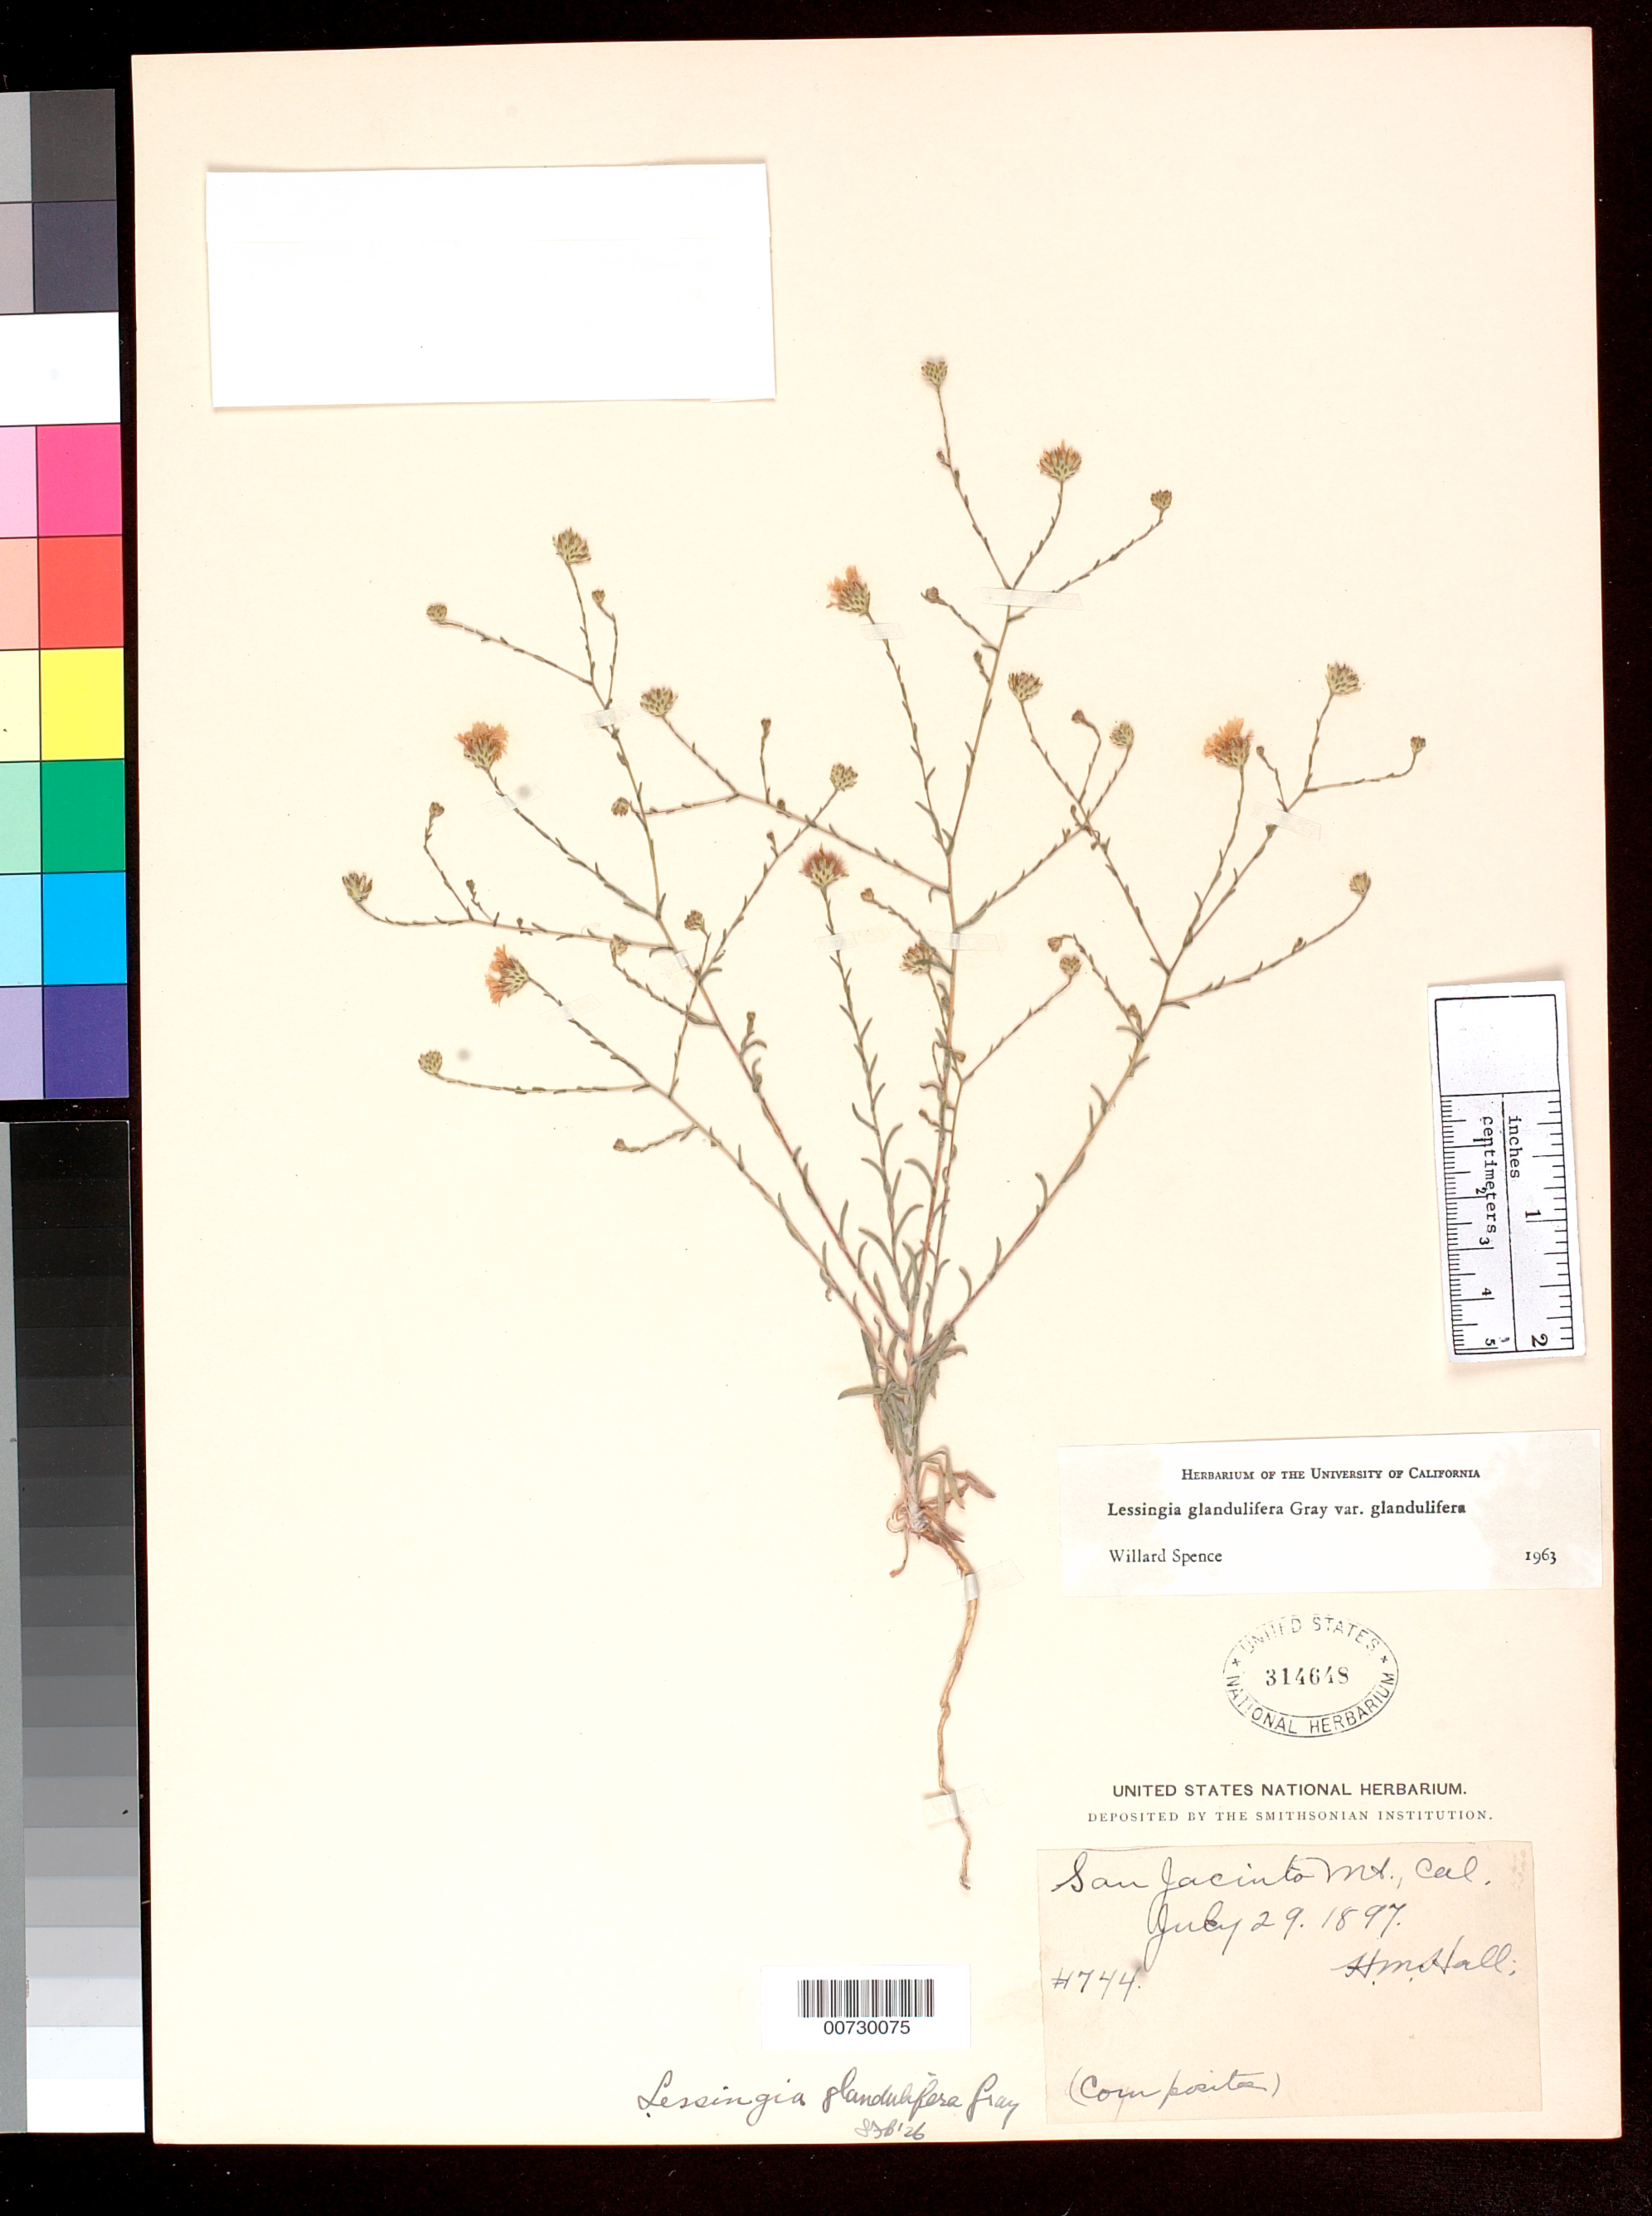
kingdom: Plantae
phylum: Tracheophyta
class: Magnoliopsida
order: Asterales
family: Asteraceae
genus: Lessingia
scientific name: Lessingia glandulifera var. glandulifera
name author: (A. Gray) J.T. Howell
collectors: H. M. Hall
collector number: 744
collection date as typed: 29 Jul 1897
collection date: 1897-07-29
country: United States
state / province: California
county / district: Riverside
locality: San Jacinto Mts.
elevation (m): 1524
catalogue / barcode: US 314648